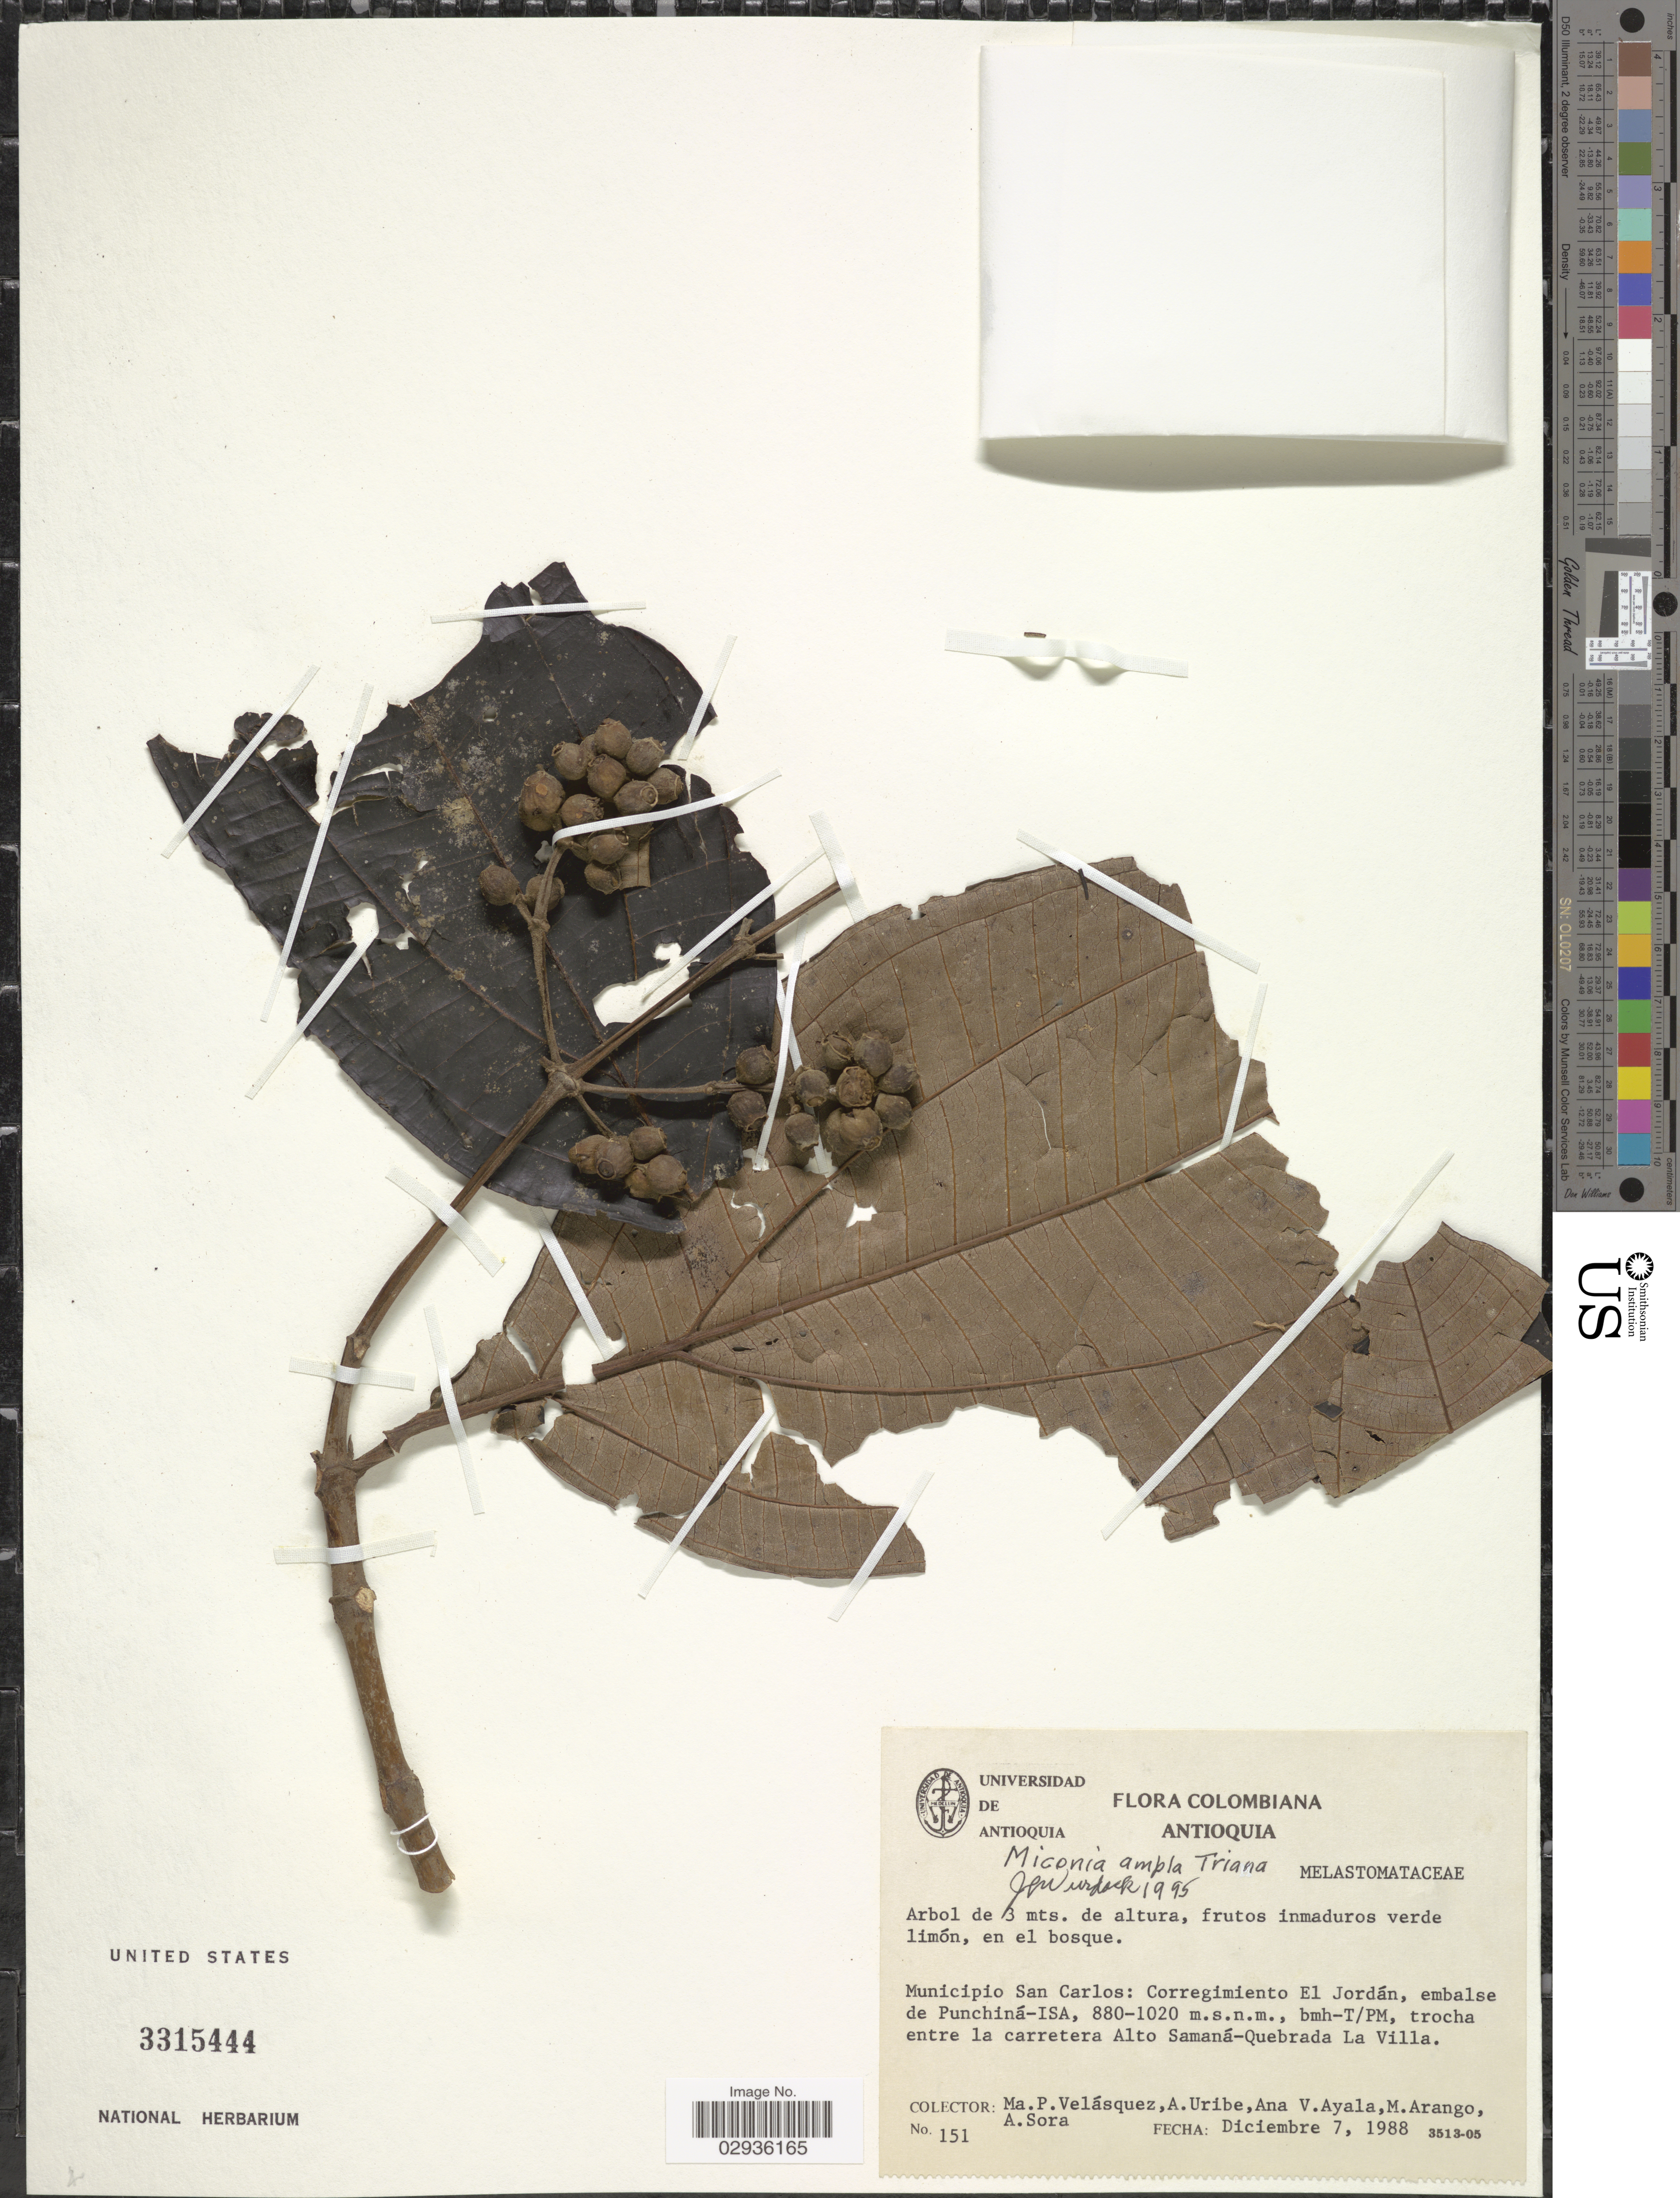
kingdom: Plantae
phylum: Tracheophyta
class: Magnoliopsida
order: Myrtales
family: Melastomataceae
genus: Miconia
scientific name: Miconia ampla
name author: Triana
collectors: M. P. Velásquez, A. Uribe, A. V. Ayala, M. Arango & A. Sora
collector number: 151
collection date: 1988-12-07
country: Colombia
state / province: Antioquia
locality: Municipio San Carlos: Corregimiento El Jordán, embalse de Puchiná-ISA, bmh-T/ PM, trocha entre la carretera Alto Samaná-Quebrada La Villa.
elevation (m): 880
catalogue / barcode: US 3315444